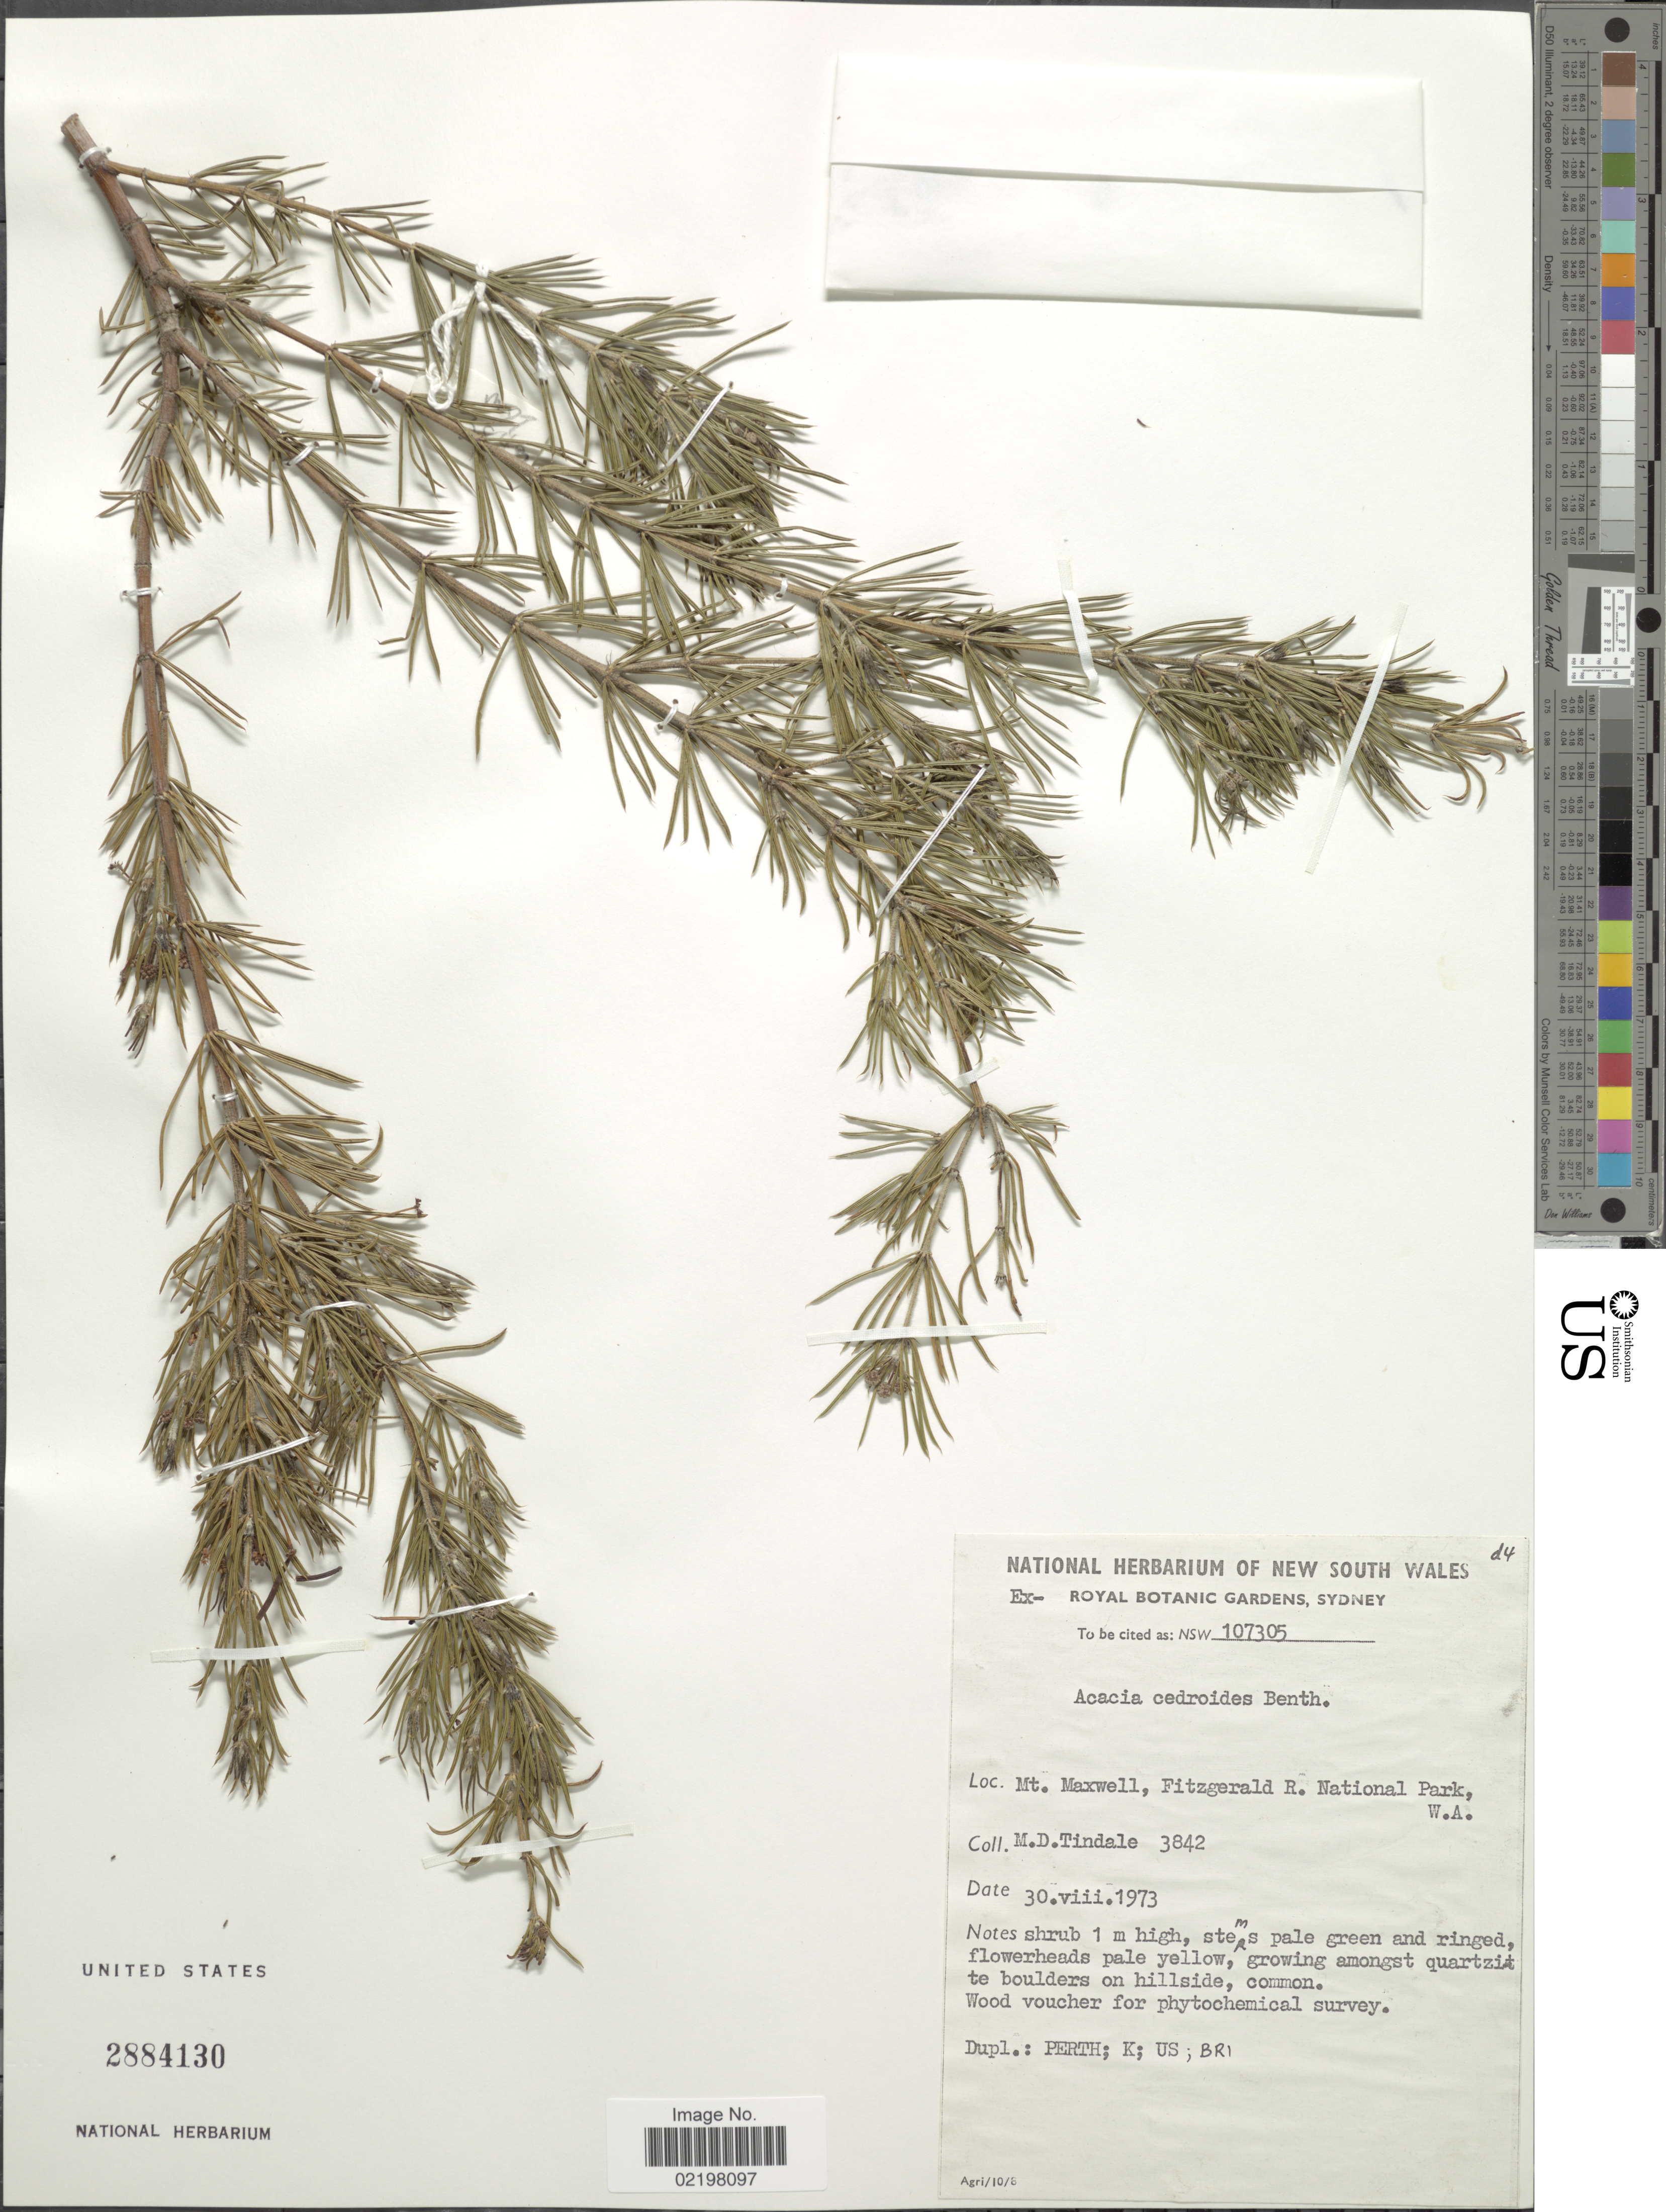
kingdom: Plantae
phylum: Tracheophyta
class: Magnoliopsida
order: Fabales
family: Fabaceae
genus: Acacia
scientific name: Acacia cedroides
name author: Benth.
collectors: M. D. Tindale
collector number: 3842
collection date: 1973-08-30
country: Australia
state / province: New South Wales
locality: Mt. Maxwell, Fitzgerald R. National Park, W. A.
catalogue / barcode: US 2884130